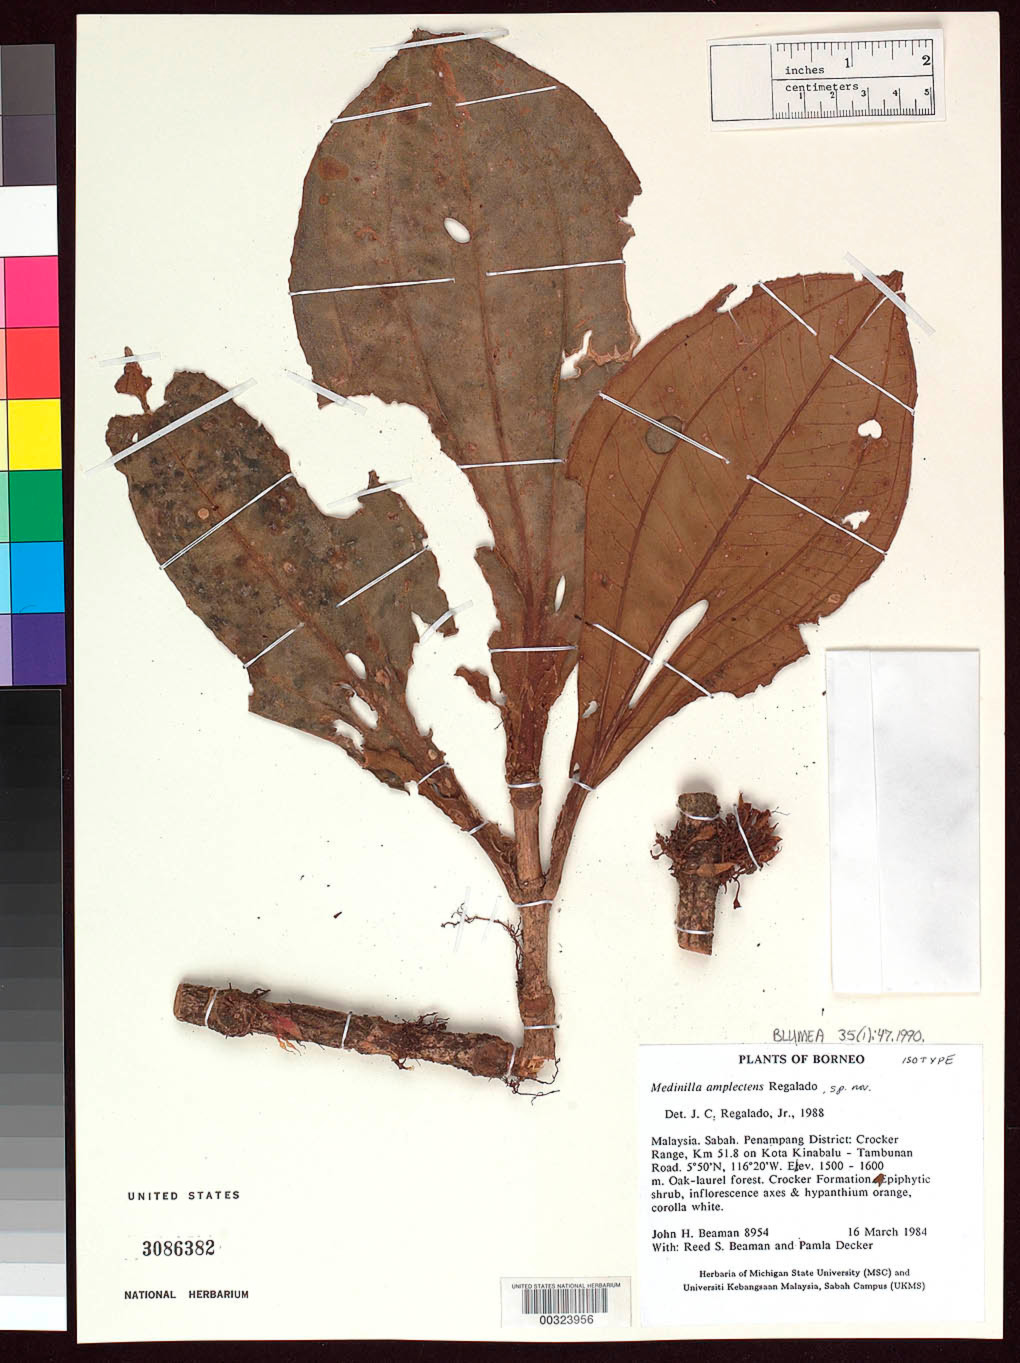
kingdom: Plantae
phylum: Tracheophyta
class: Magnoliopsida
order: Myrtales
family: Melastomataceae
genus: Medinilla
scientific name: Medinilla amplectens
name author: Regalado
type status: Isotype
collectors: J. H. Beaman, R. S. Beaman & P. Decker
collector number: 8954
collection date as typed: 16 Mar 1984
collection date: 1984-03-16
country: Malaysia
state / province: Sabah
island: Borneo Island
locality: Penampang Dist., Crocker Range, km 51.8 on Kota Kinabalu - Tambunan road.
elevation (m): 1500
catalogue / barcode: US 3086382